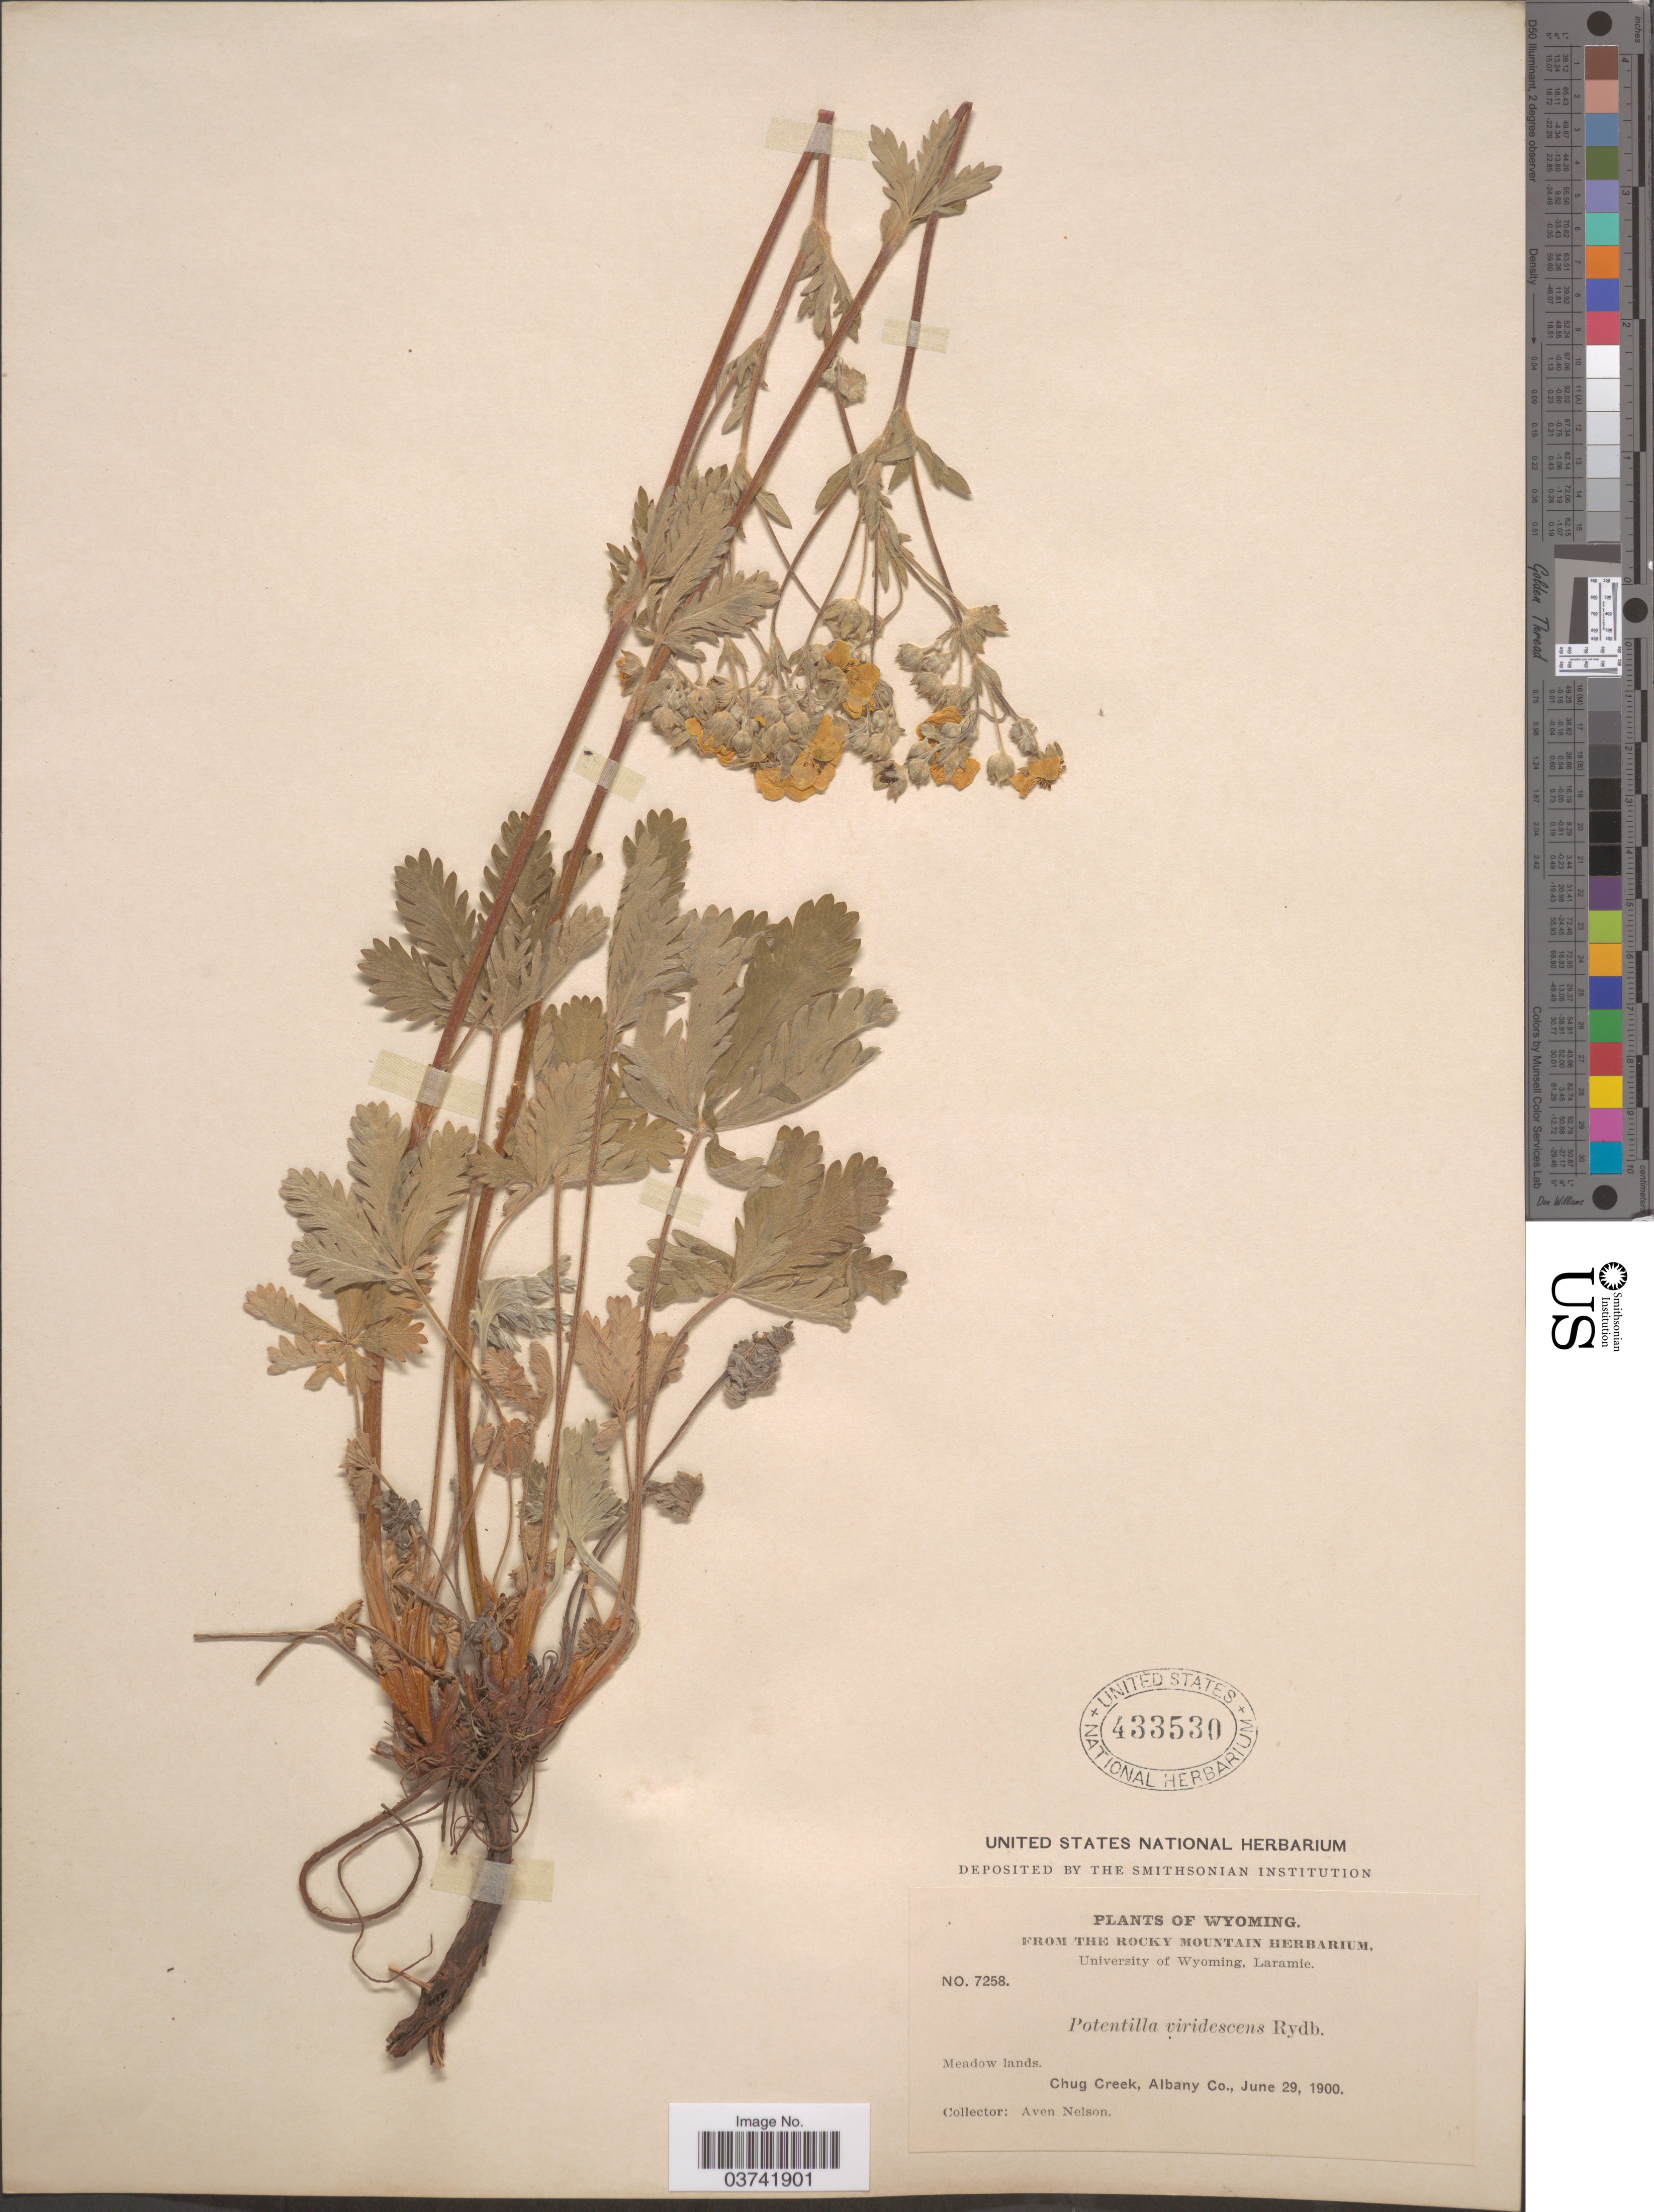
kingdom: Plantae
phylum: Tracheophyta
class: Magnoliopsida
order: Rosales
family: Rosaceae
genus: Potentilla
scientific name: Potentilla viridescens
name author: Rydb.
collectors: A. Nelson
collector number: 7258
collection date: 1900-06-29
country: United States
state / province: Wyoming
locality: Chug Creek, Albany Co.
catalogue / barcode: US 433530